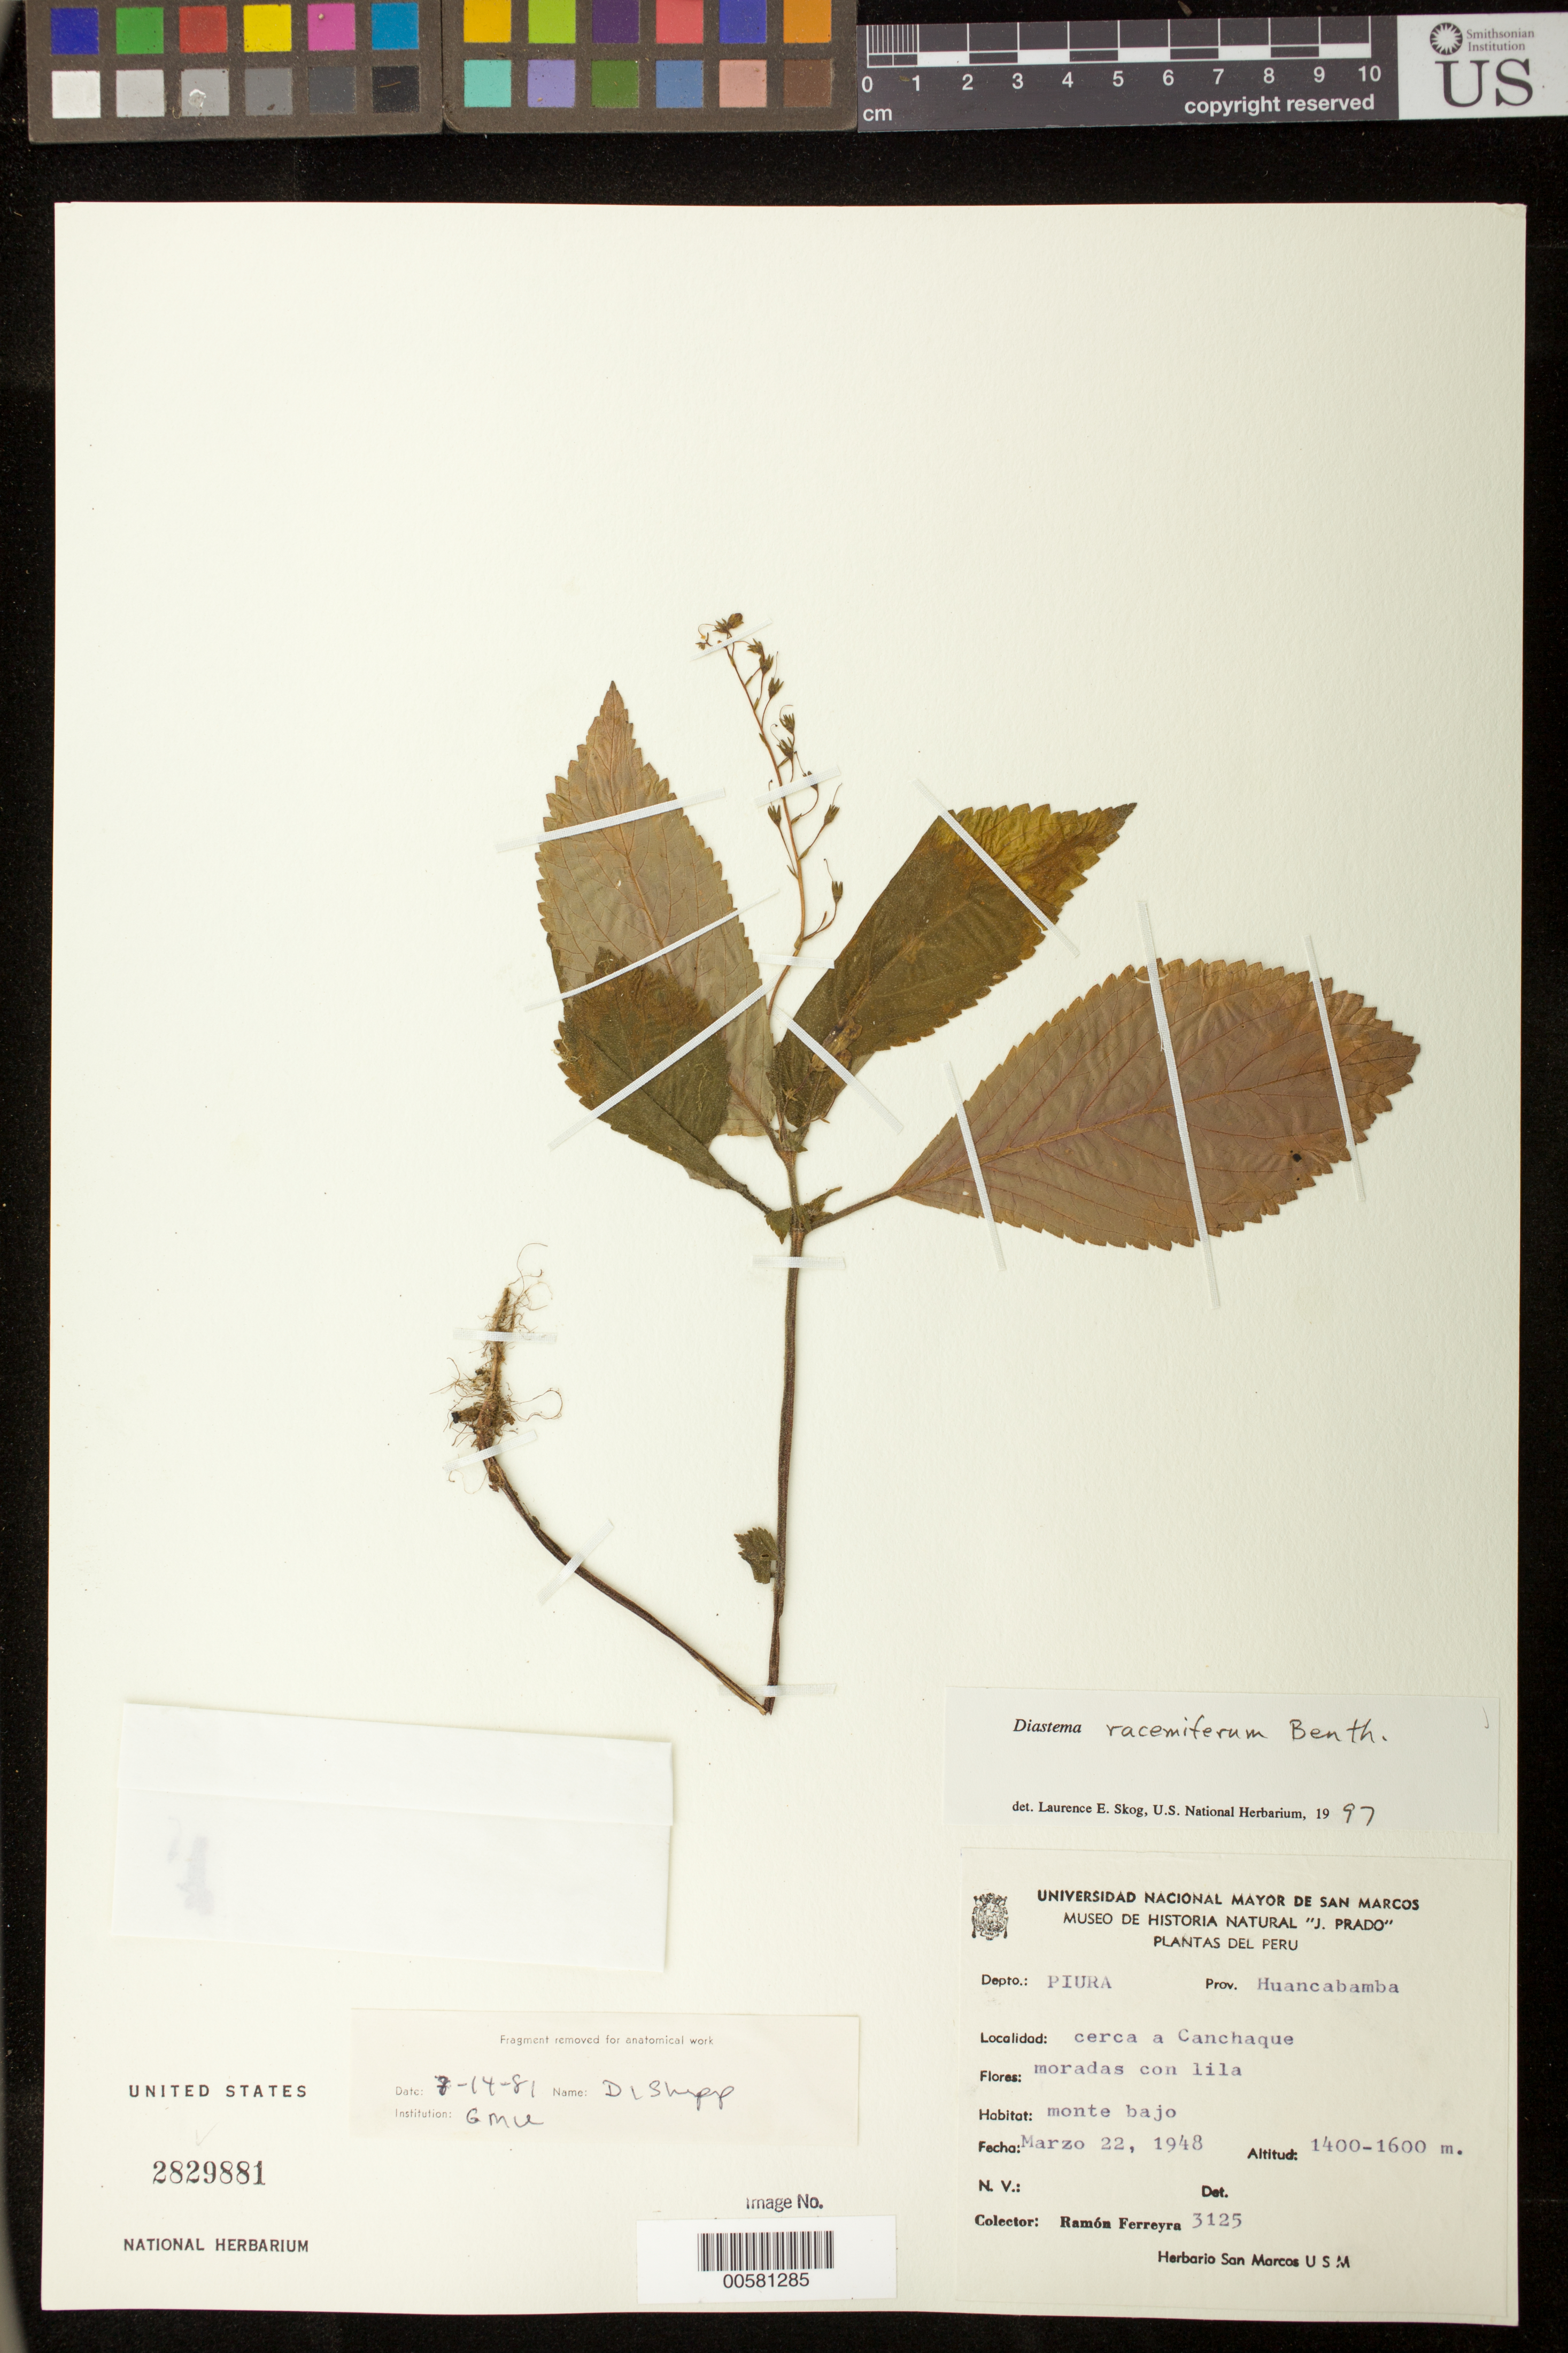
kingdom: Plantae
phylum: Tracheophyta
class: Magnoliopsida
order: Lamiales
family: Gesneriaceae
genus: Diastema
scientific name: Diastema racemiferum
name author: Benth.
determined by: Skog, Laurence E.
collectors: R. A. Ferreyra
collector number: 3125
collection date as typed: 22 Mar 1948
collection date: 1948-03-22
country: Peru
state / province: Piura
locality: Prov. Huancabamba; cerca a Canchaque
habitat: Monte bajo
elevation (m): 1400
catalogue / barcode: US 2829881